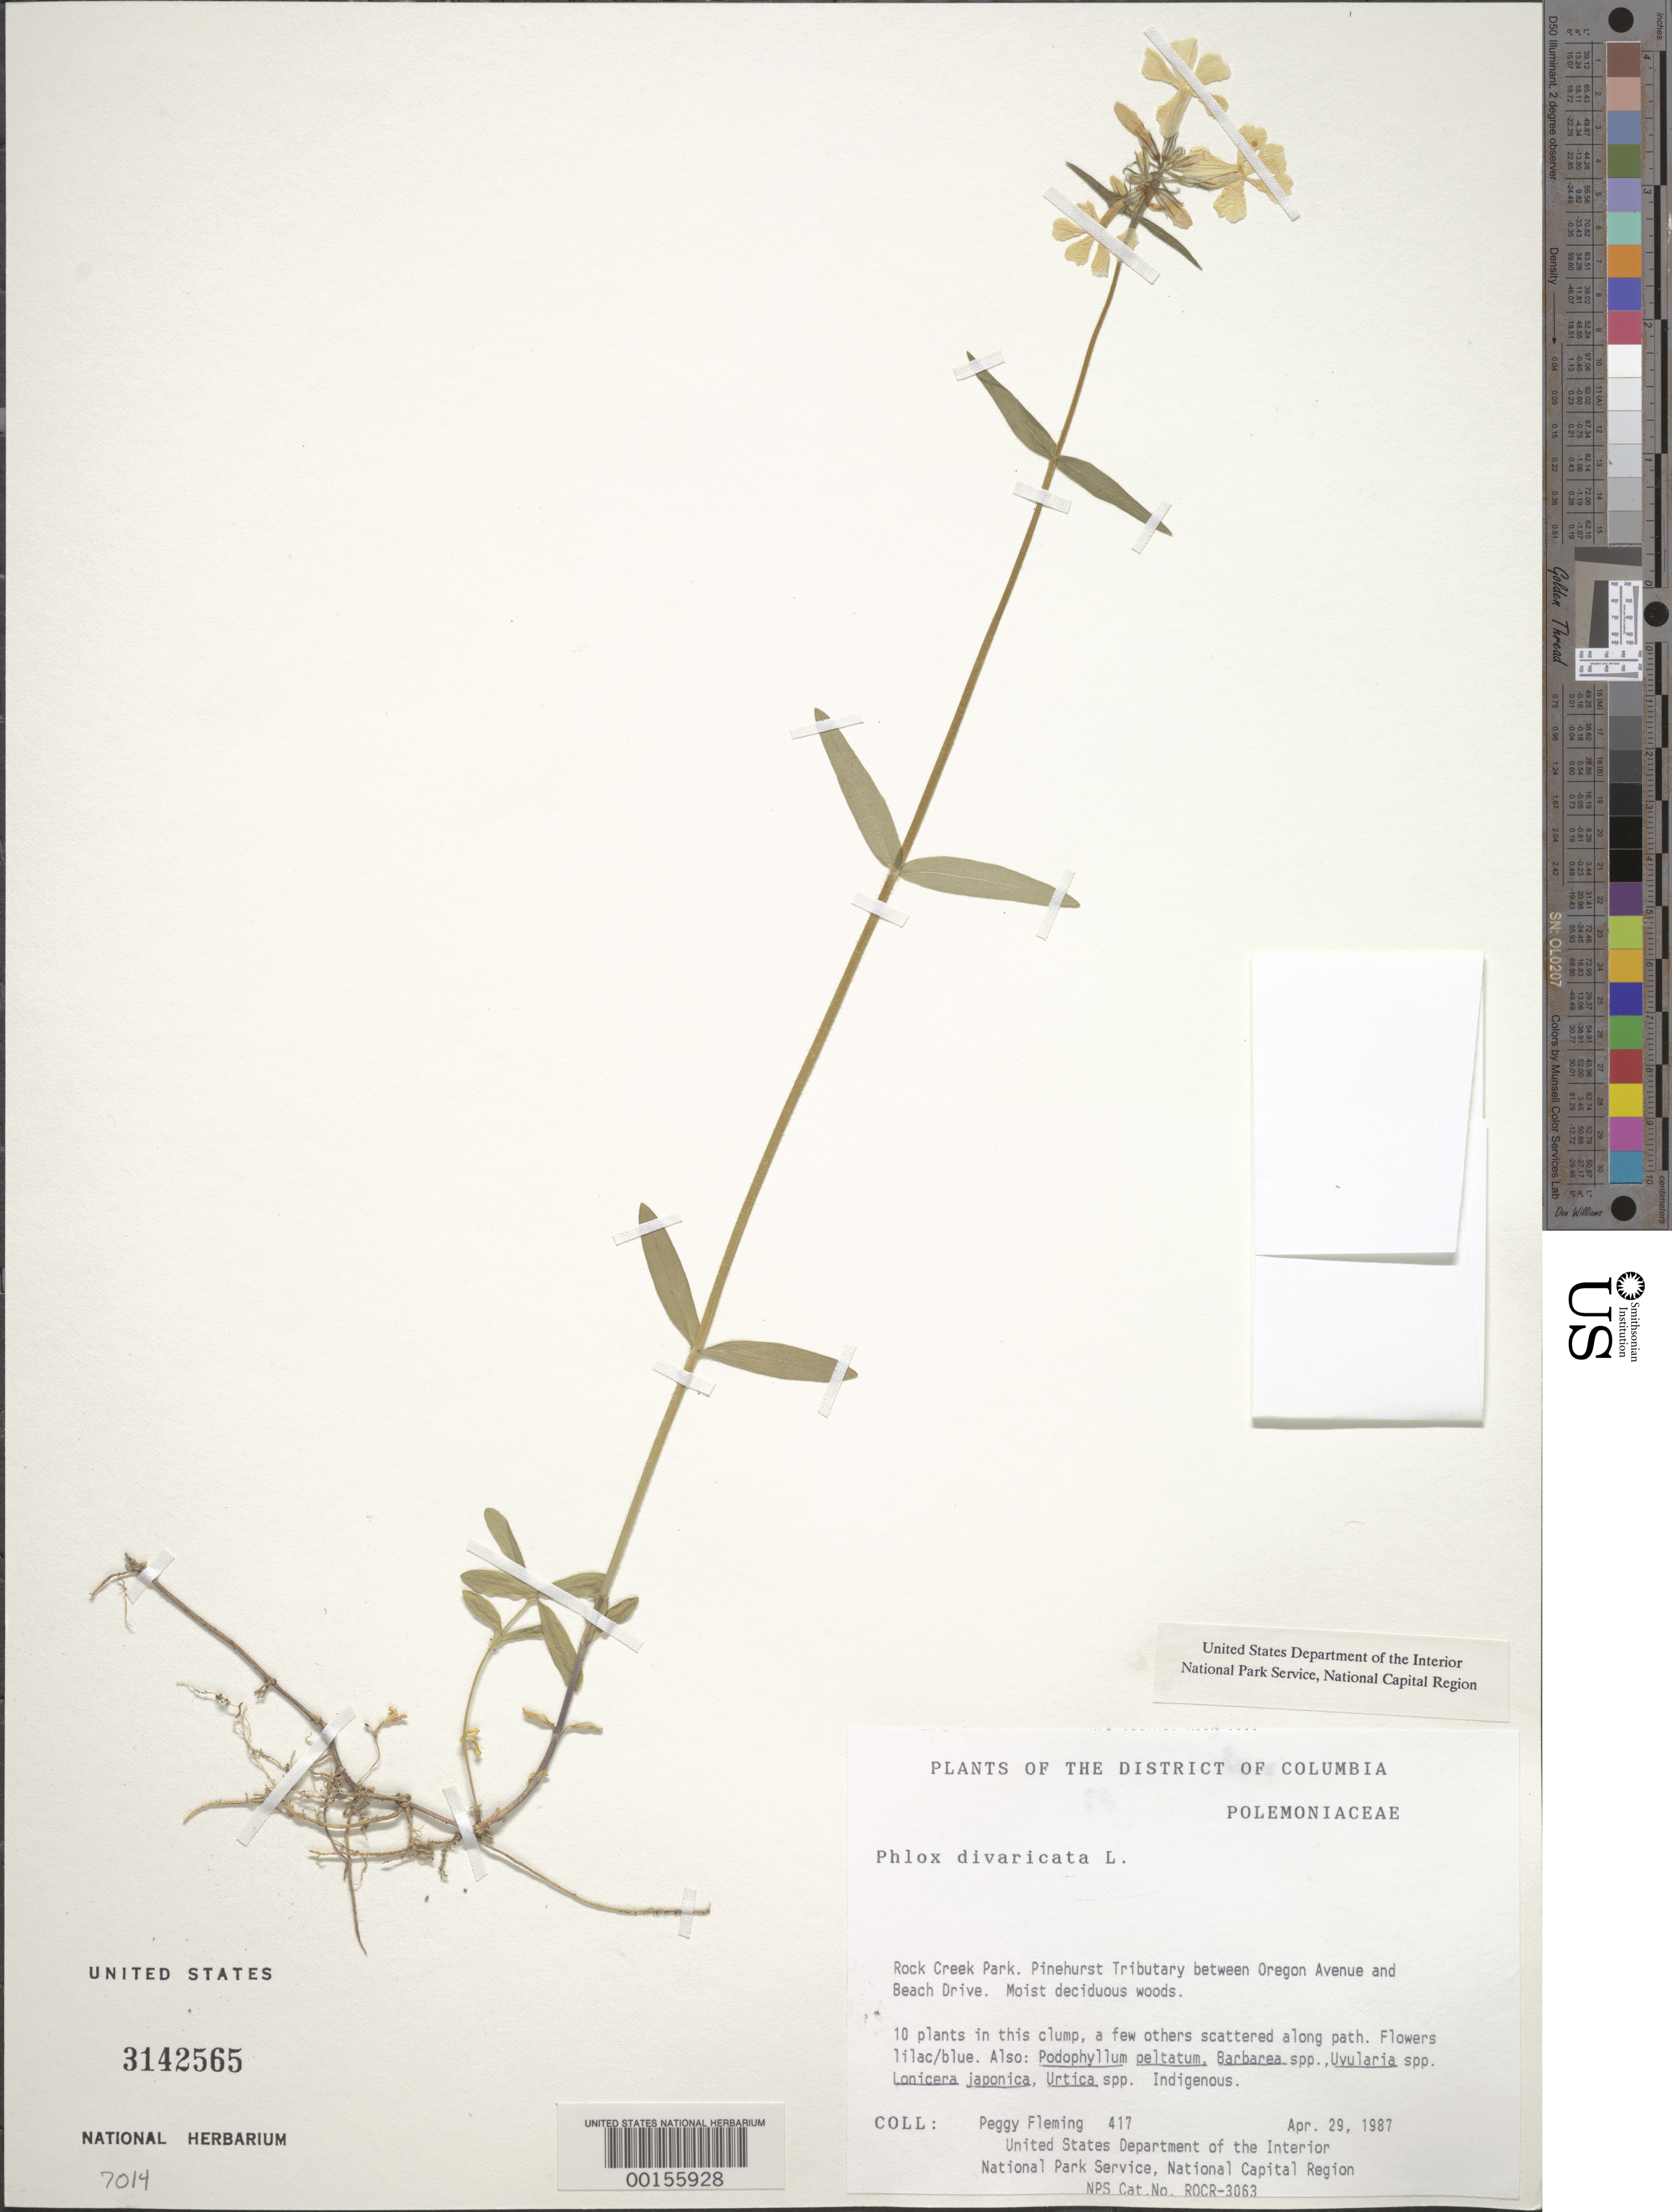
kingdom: Plantae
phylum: Tracheophyta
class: Magnoliopsida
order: Ericales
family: Polemoniaceae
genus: Phlox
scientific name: Phlox divaricata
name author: L.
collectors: P. Fleming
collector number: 417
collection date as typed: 29 Apr 1987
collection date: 1987-04-29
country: United States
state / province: District of Columbia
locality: Rock Creek Park, Pinehurst Tributary between Oregon Avenue and Beach Drive Rock Creek Park and Vicinity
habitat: Moist deciduous woods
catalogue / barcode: US 3142565